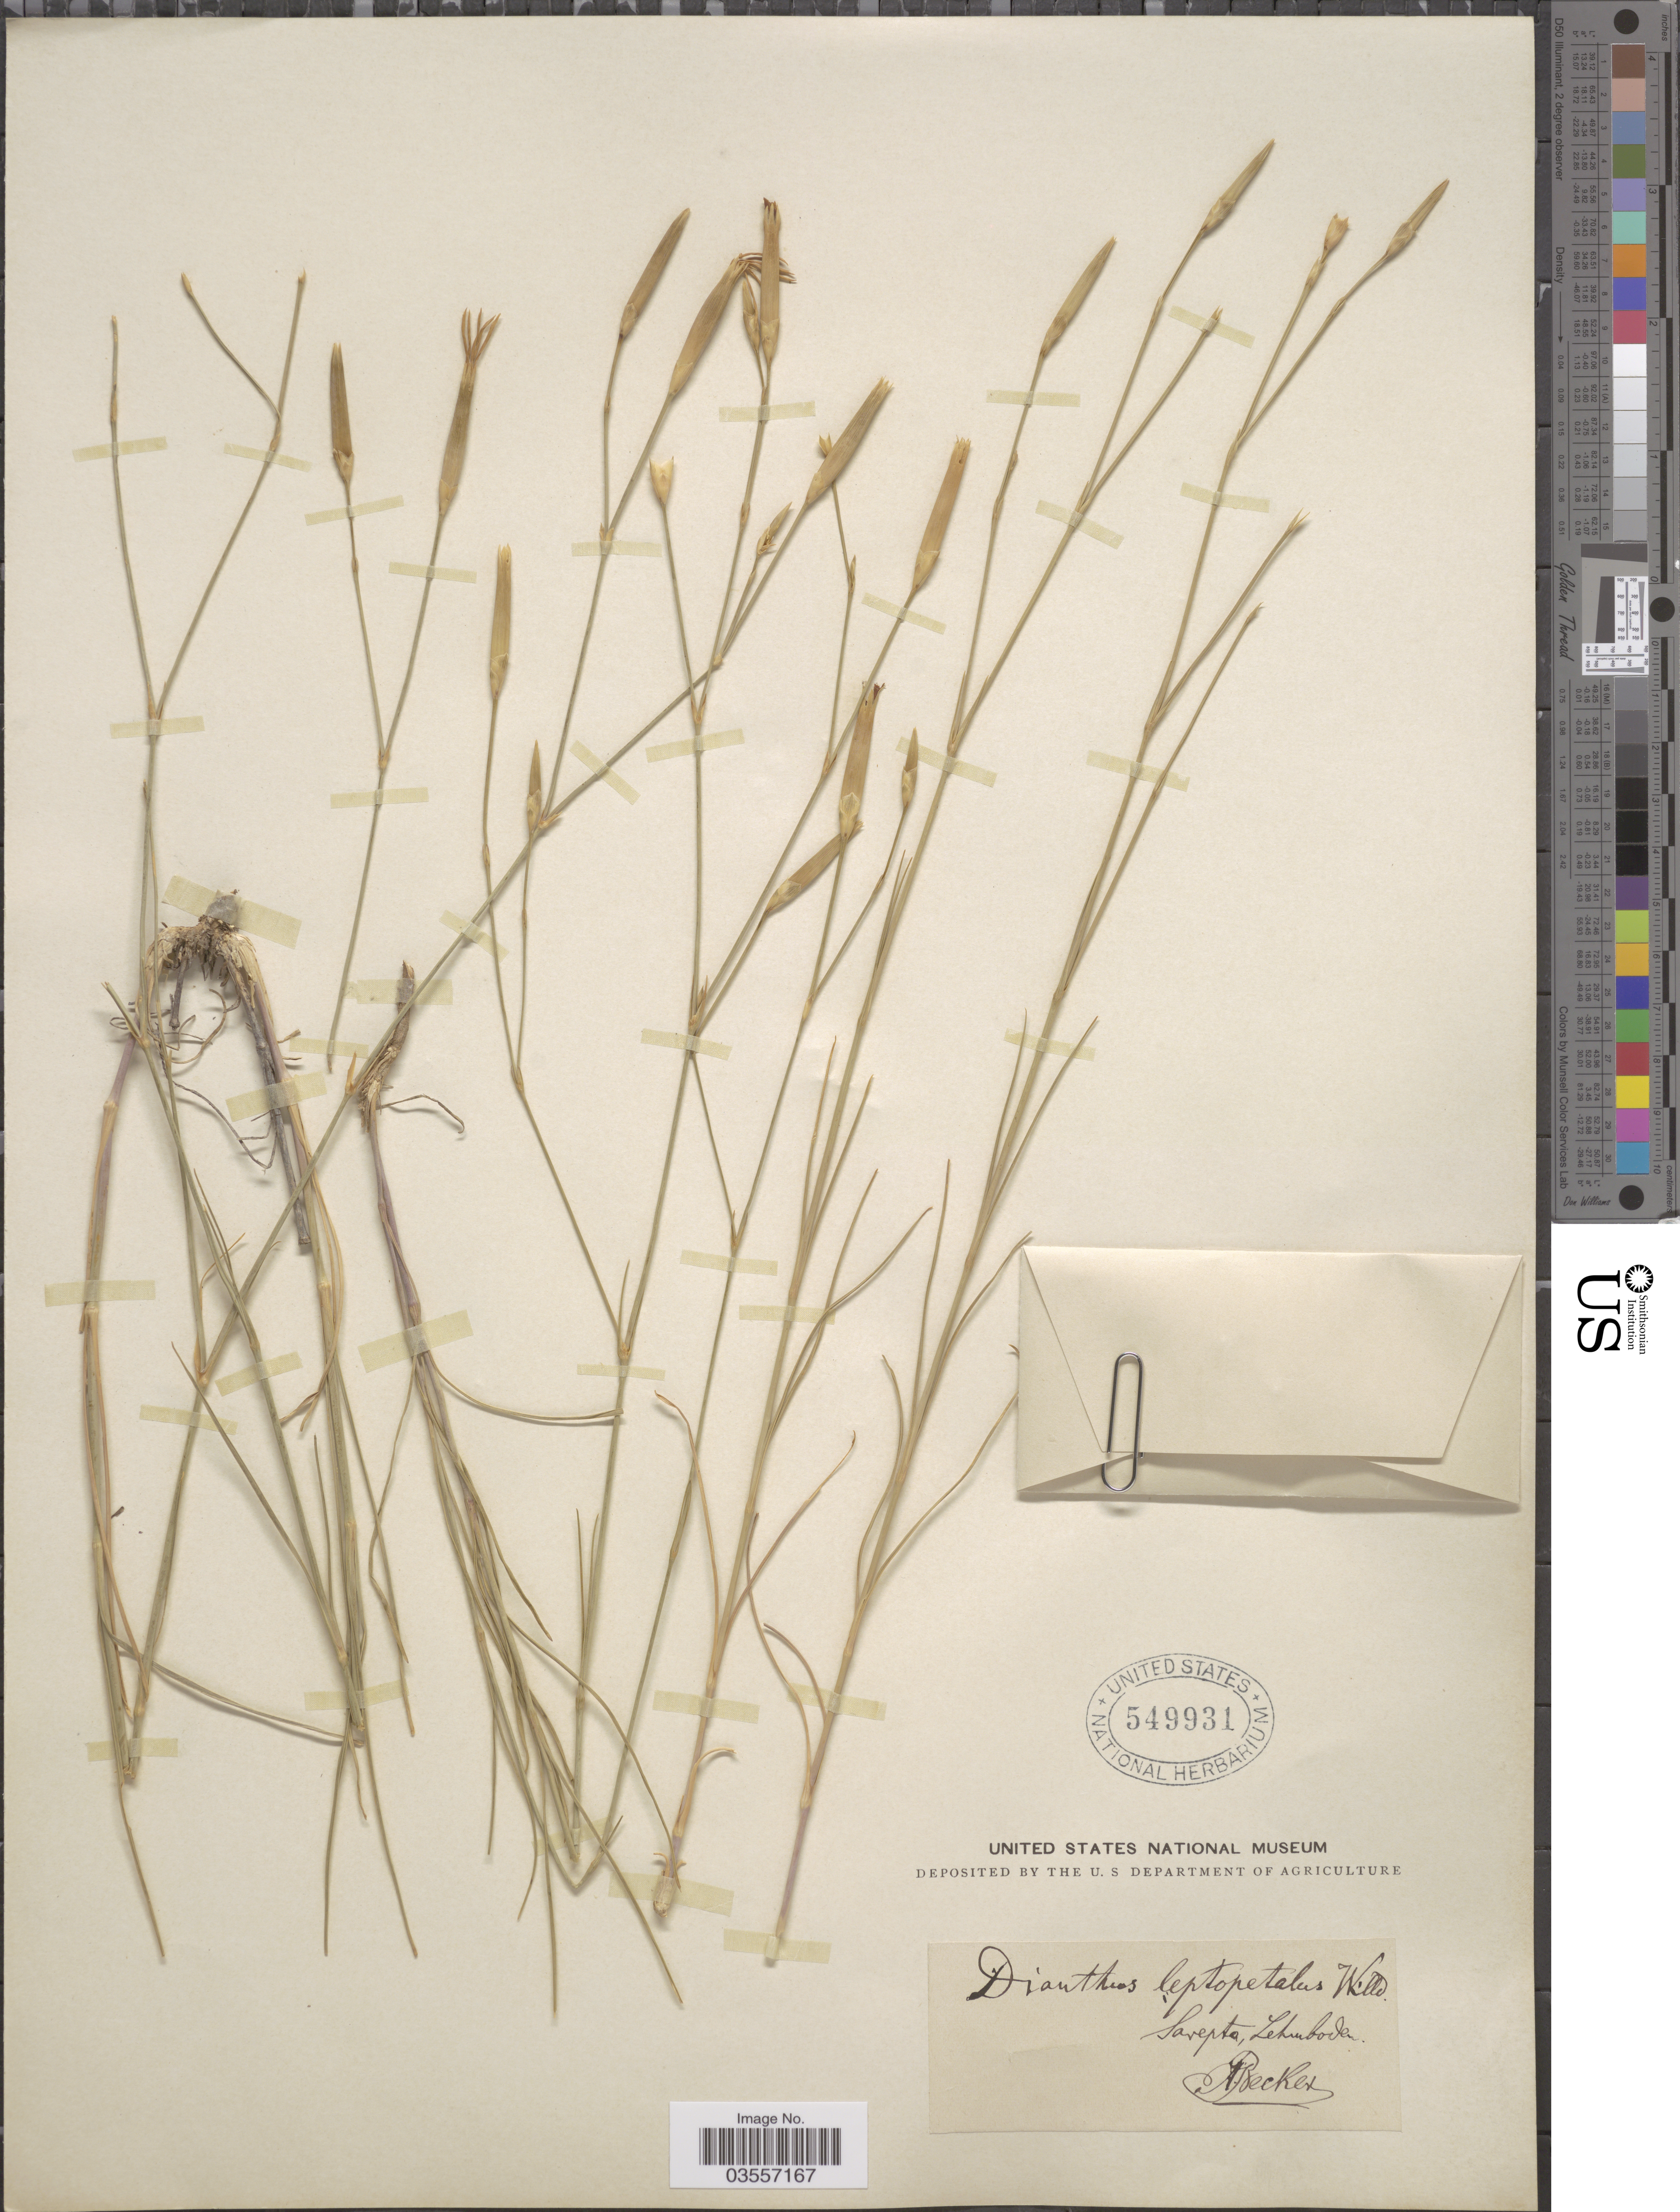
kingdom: Plantae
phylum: Tracheophyta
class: Magnoliopsida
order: Caryophyllales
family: Caryophyllaceae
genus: Dianthus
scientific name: Dianthus leptopetalus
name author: Willd.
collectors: A. Becker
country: Russian Federation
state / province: Volgograd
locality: Sarepta, Lehmboden.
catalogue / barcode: US 549931